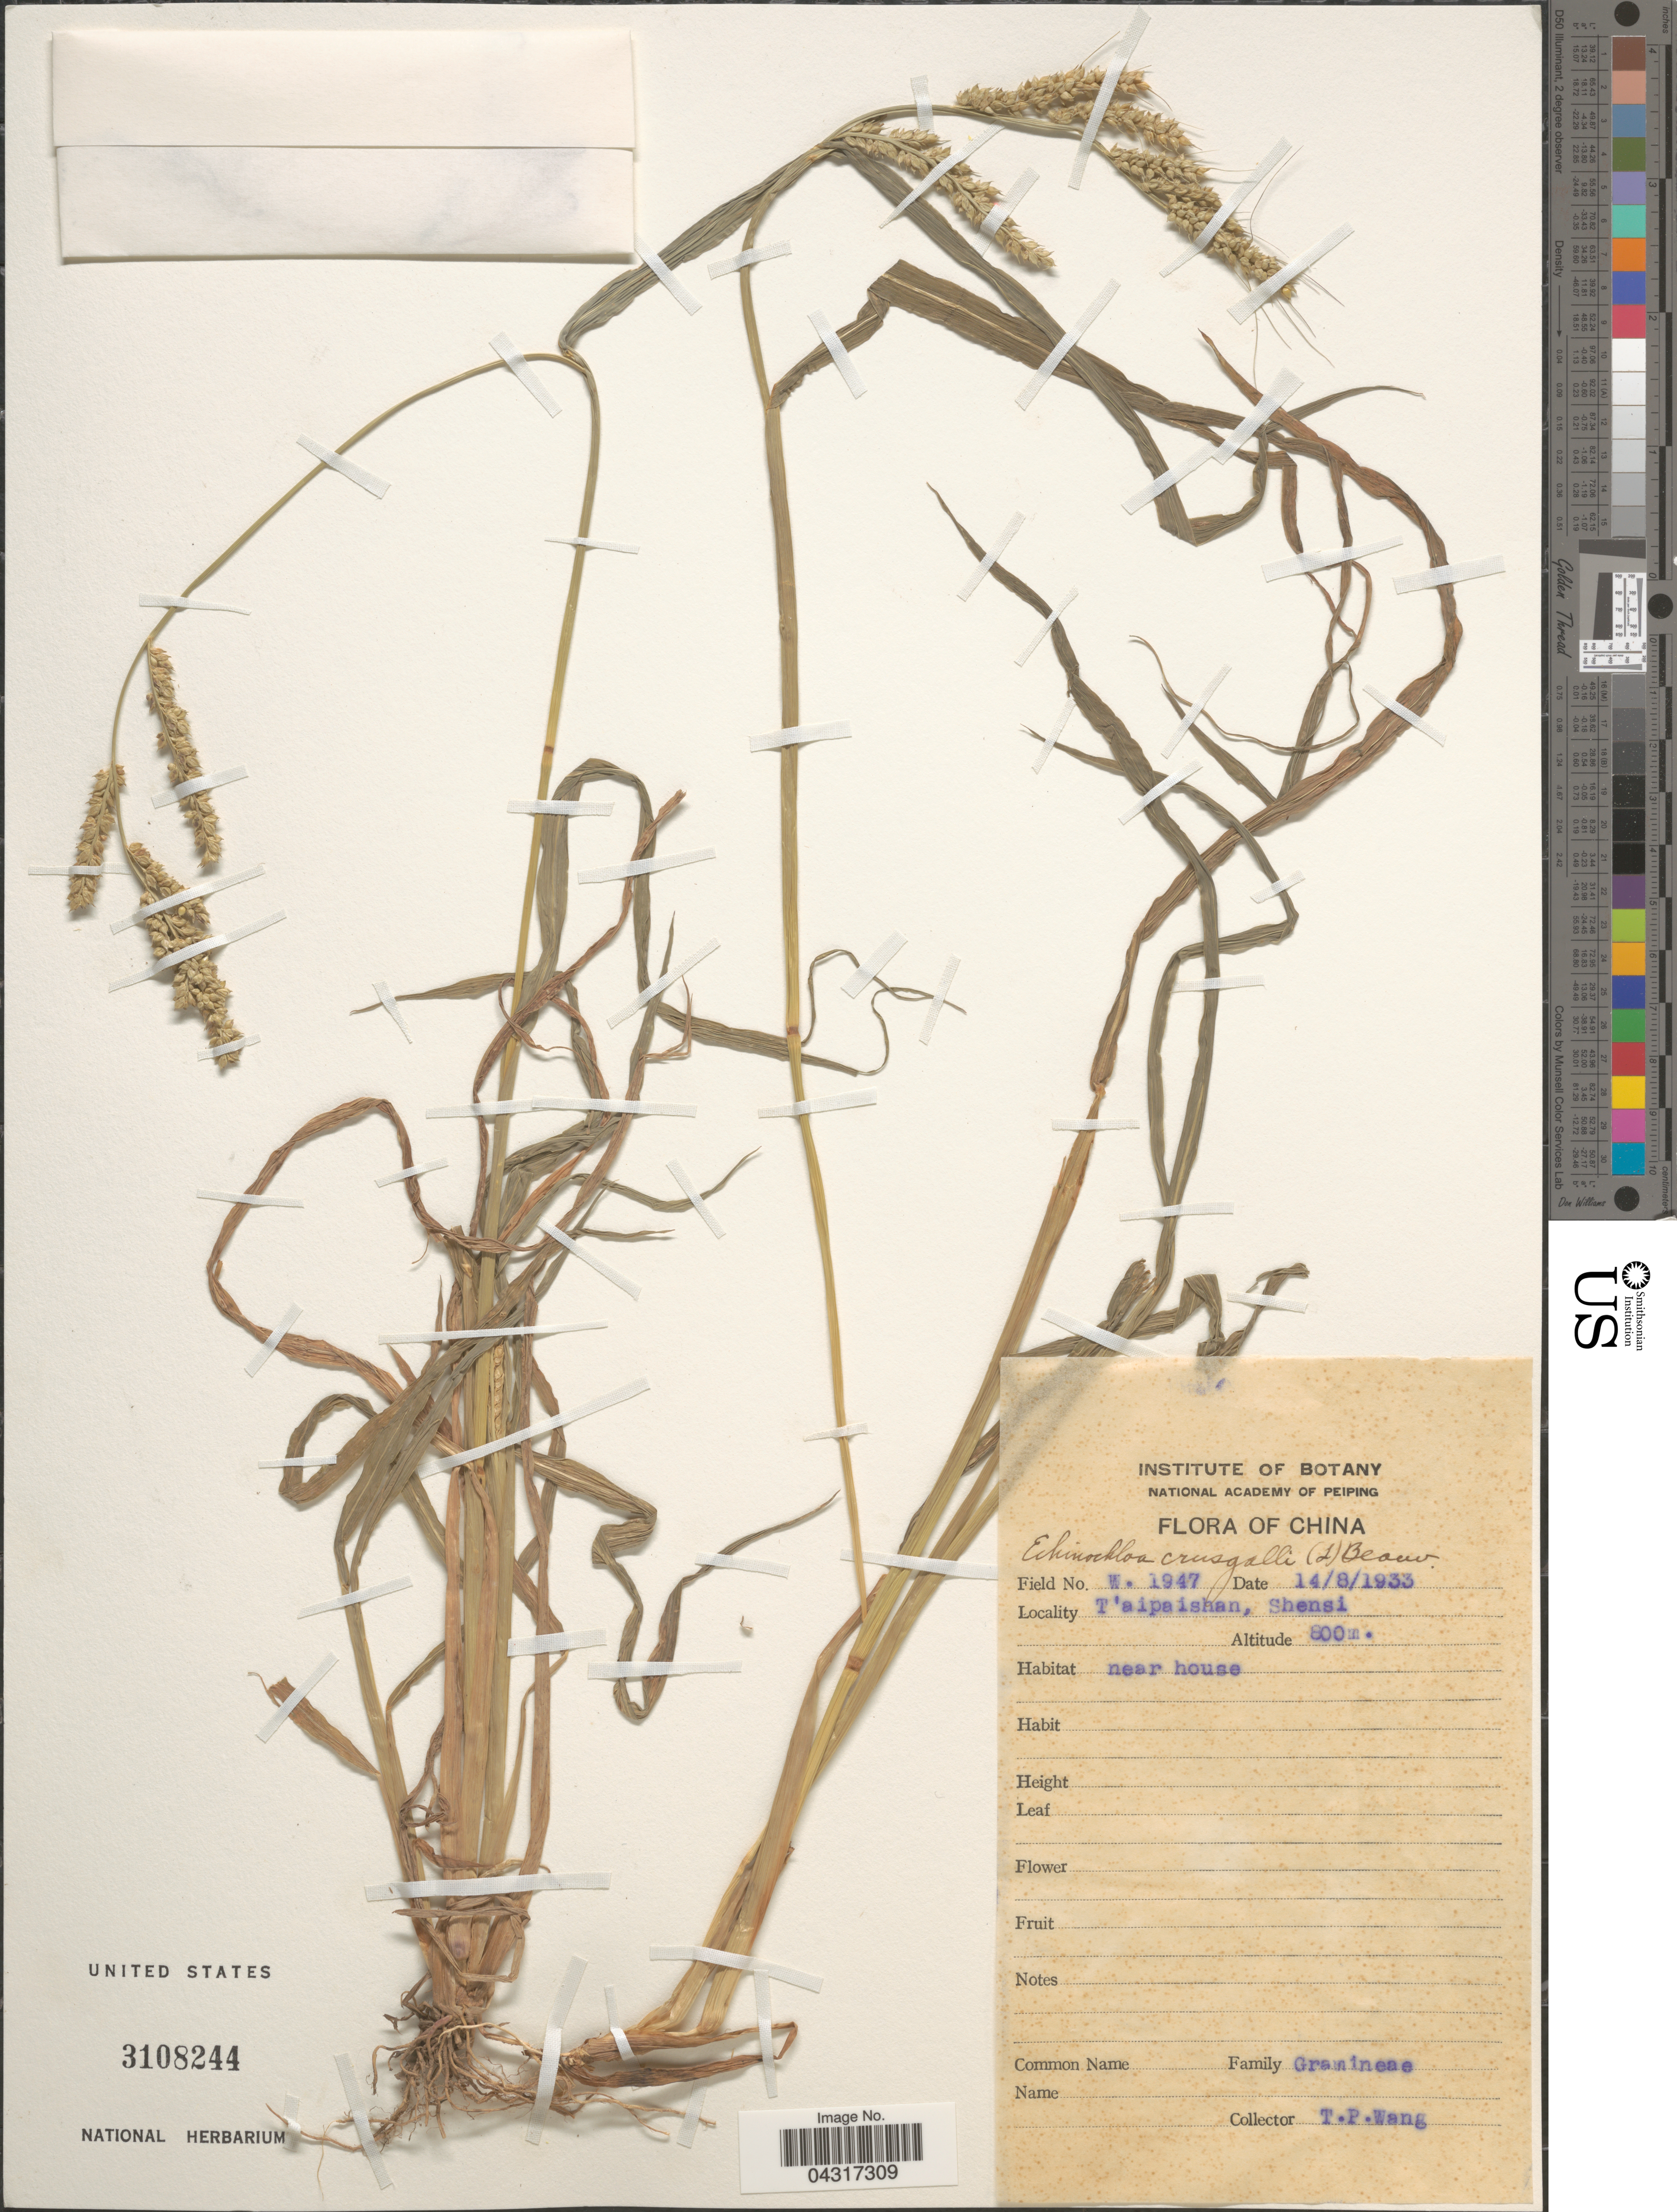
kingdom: Plantae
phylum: Tracheophyta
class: Liliopsida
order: Poales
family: Poaceae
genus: Echinochloa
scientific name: Echinochloa crus-galli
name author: (L.) P. Beauv.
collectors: T. Wang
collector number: W1947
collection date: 1933-08-14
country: China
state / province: Shaanxi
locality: T'aipaishan, Shensi.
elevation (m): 800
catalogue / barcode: US 3108244